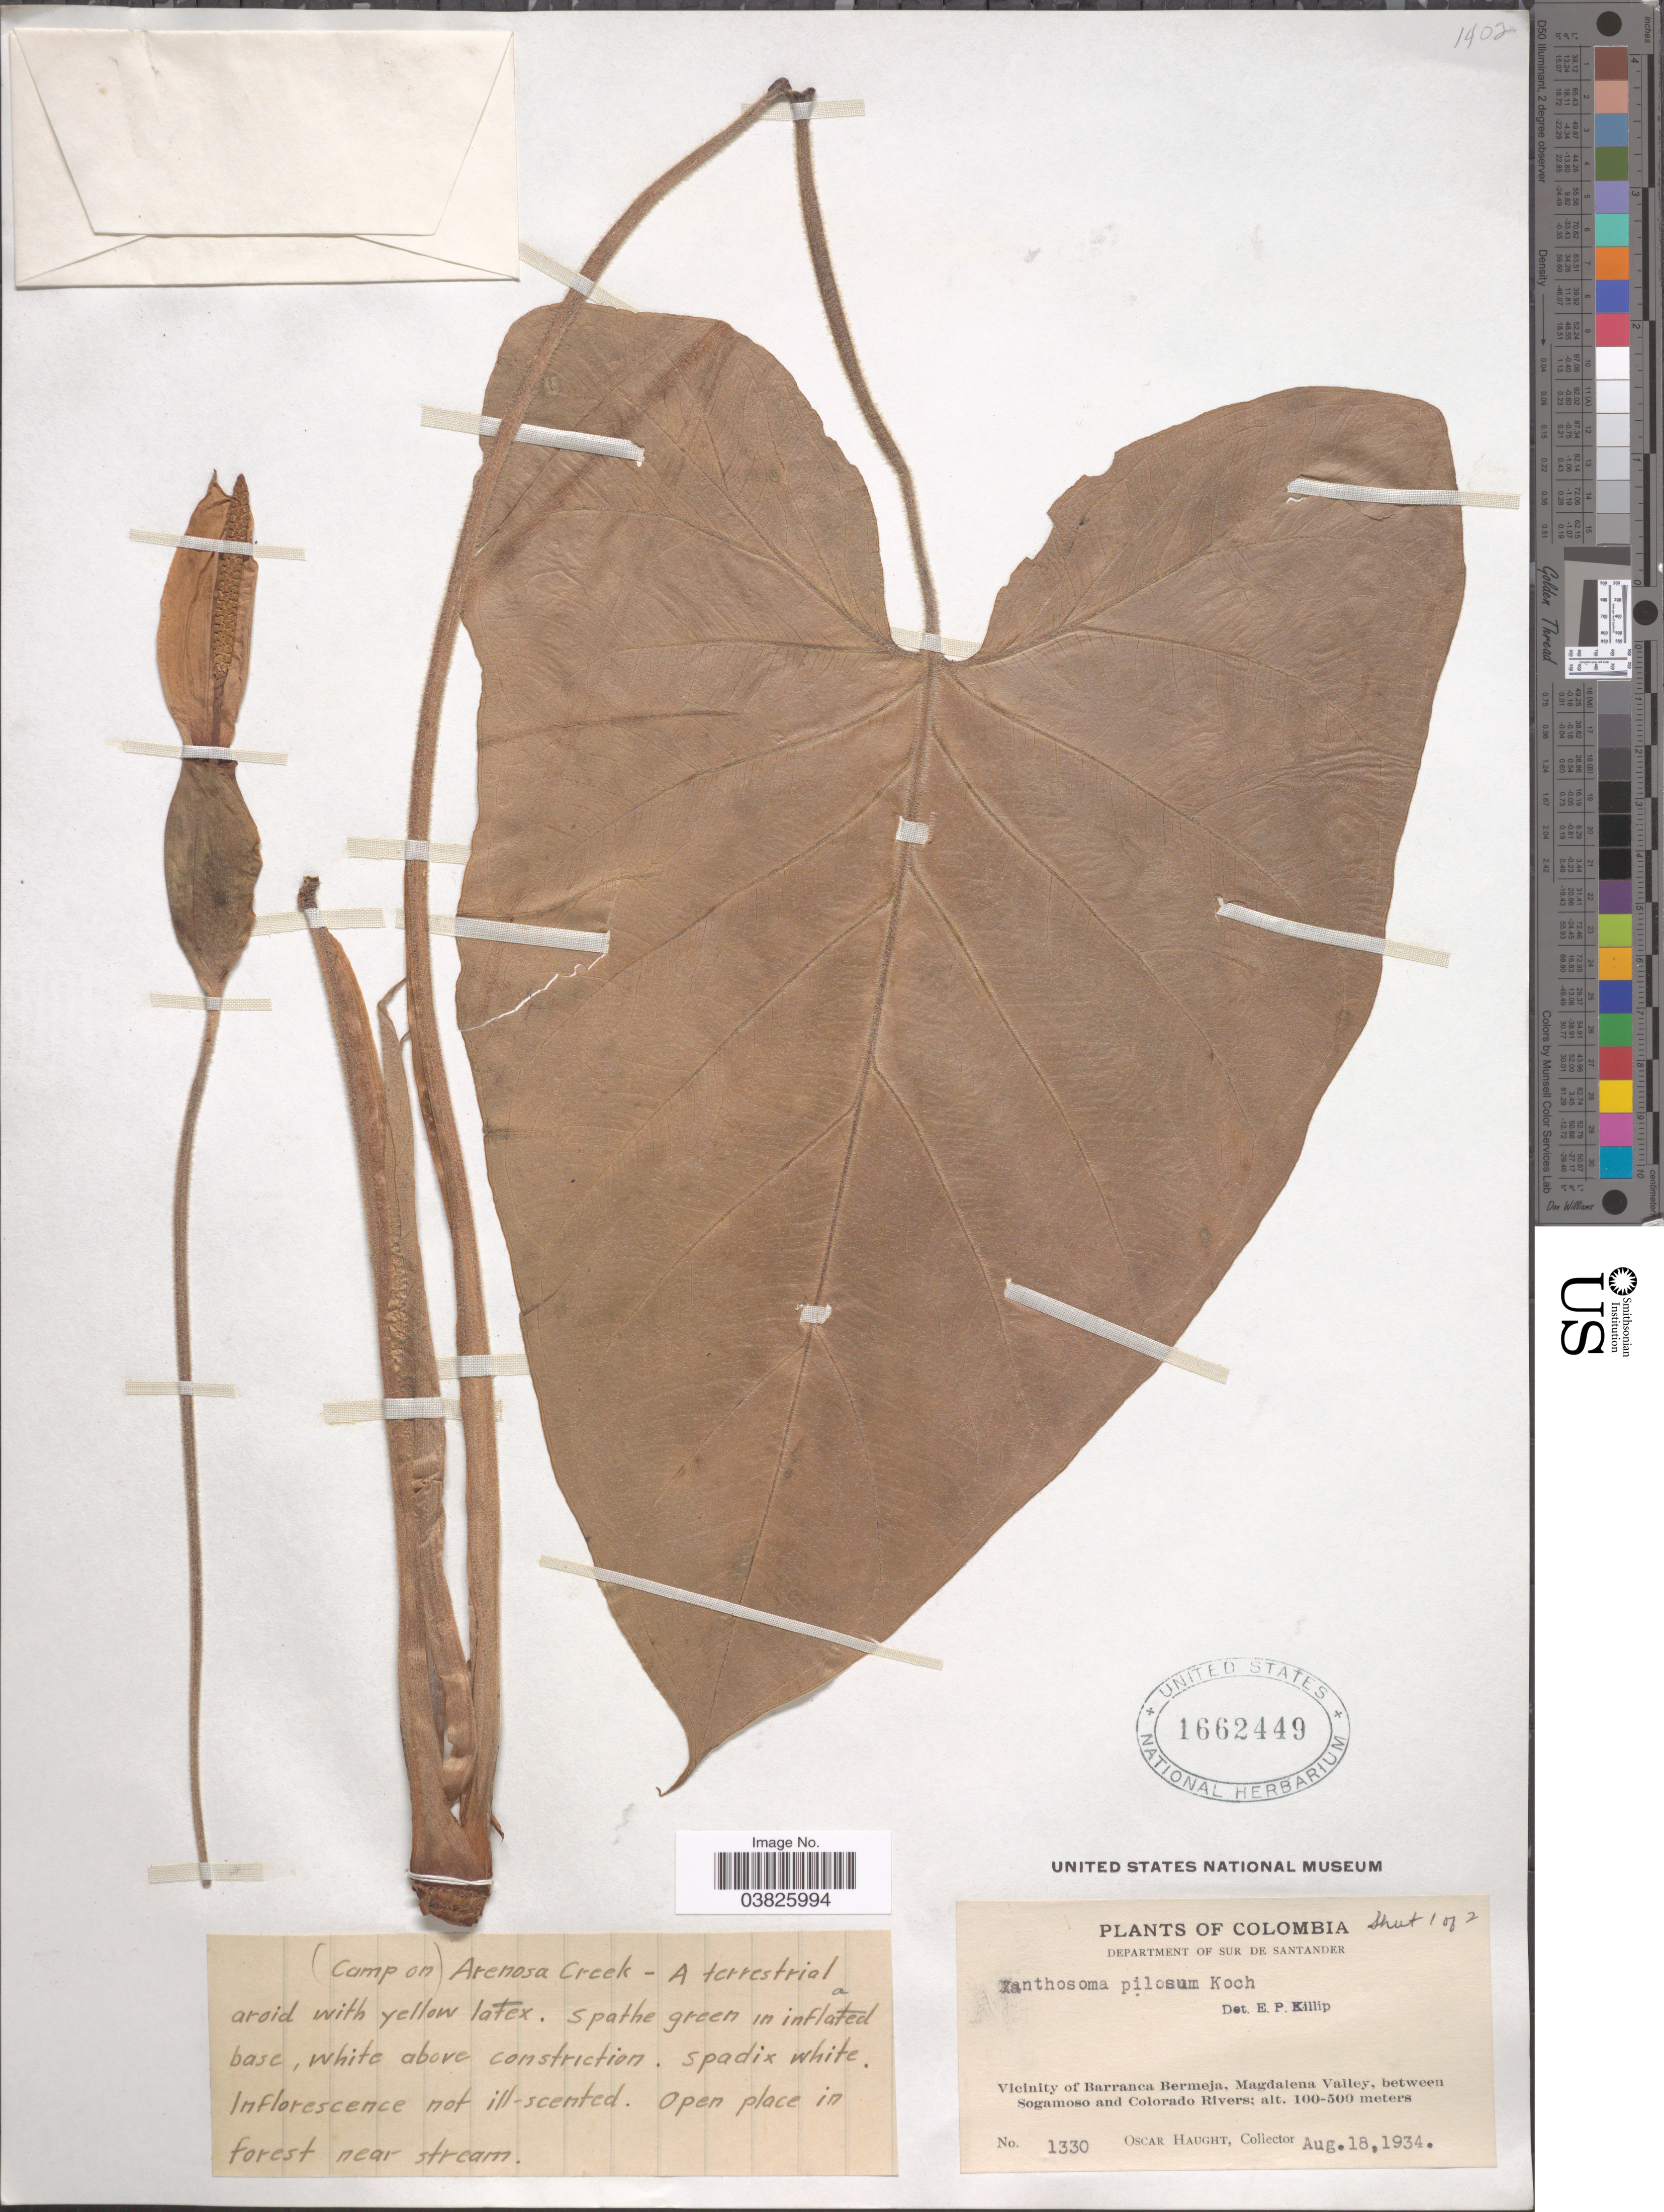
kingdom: Plantae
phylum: Tracheophyta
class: Liliopsida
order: Alismatales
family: Araceae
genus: Xanthosoma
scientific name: Xanthosoma pilosum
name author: K. Koch & Augustin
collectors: O. L. Haught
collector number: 1330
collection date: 1934-08-18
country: Colombia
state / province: Santander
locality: (Camp on) Arenosa Creek. Department of Sur de Santander. Vicinity of Barranca Bermeja, Magdalena Valley, between Sogamoso and Colorado Rivers.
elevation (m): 100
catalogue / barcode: US 1662449